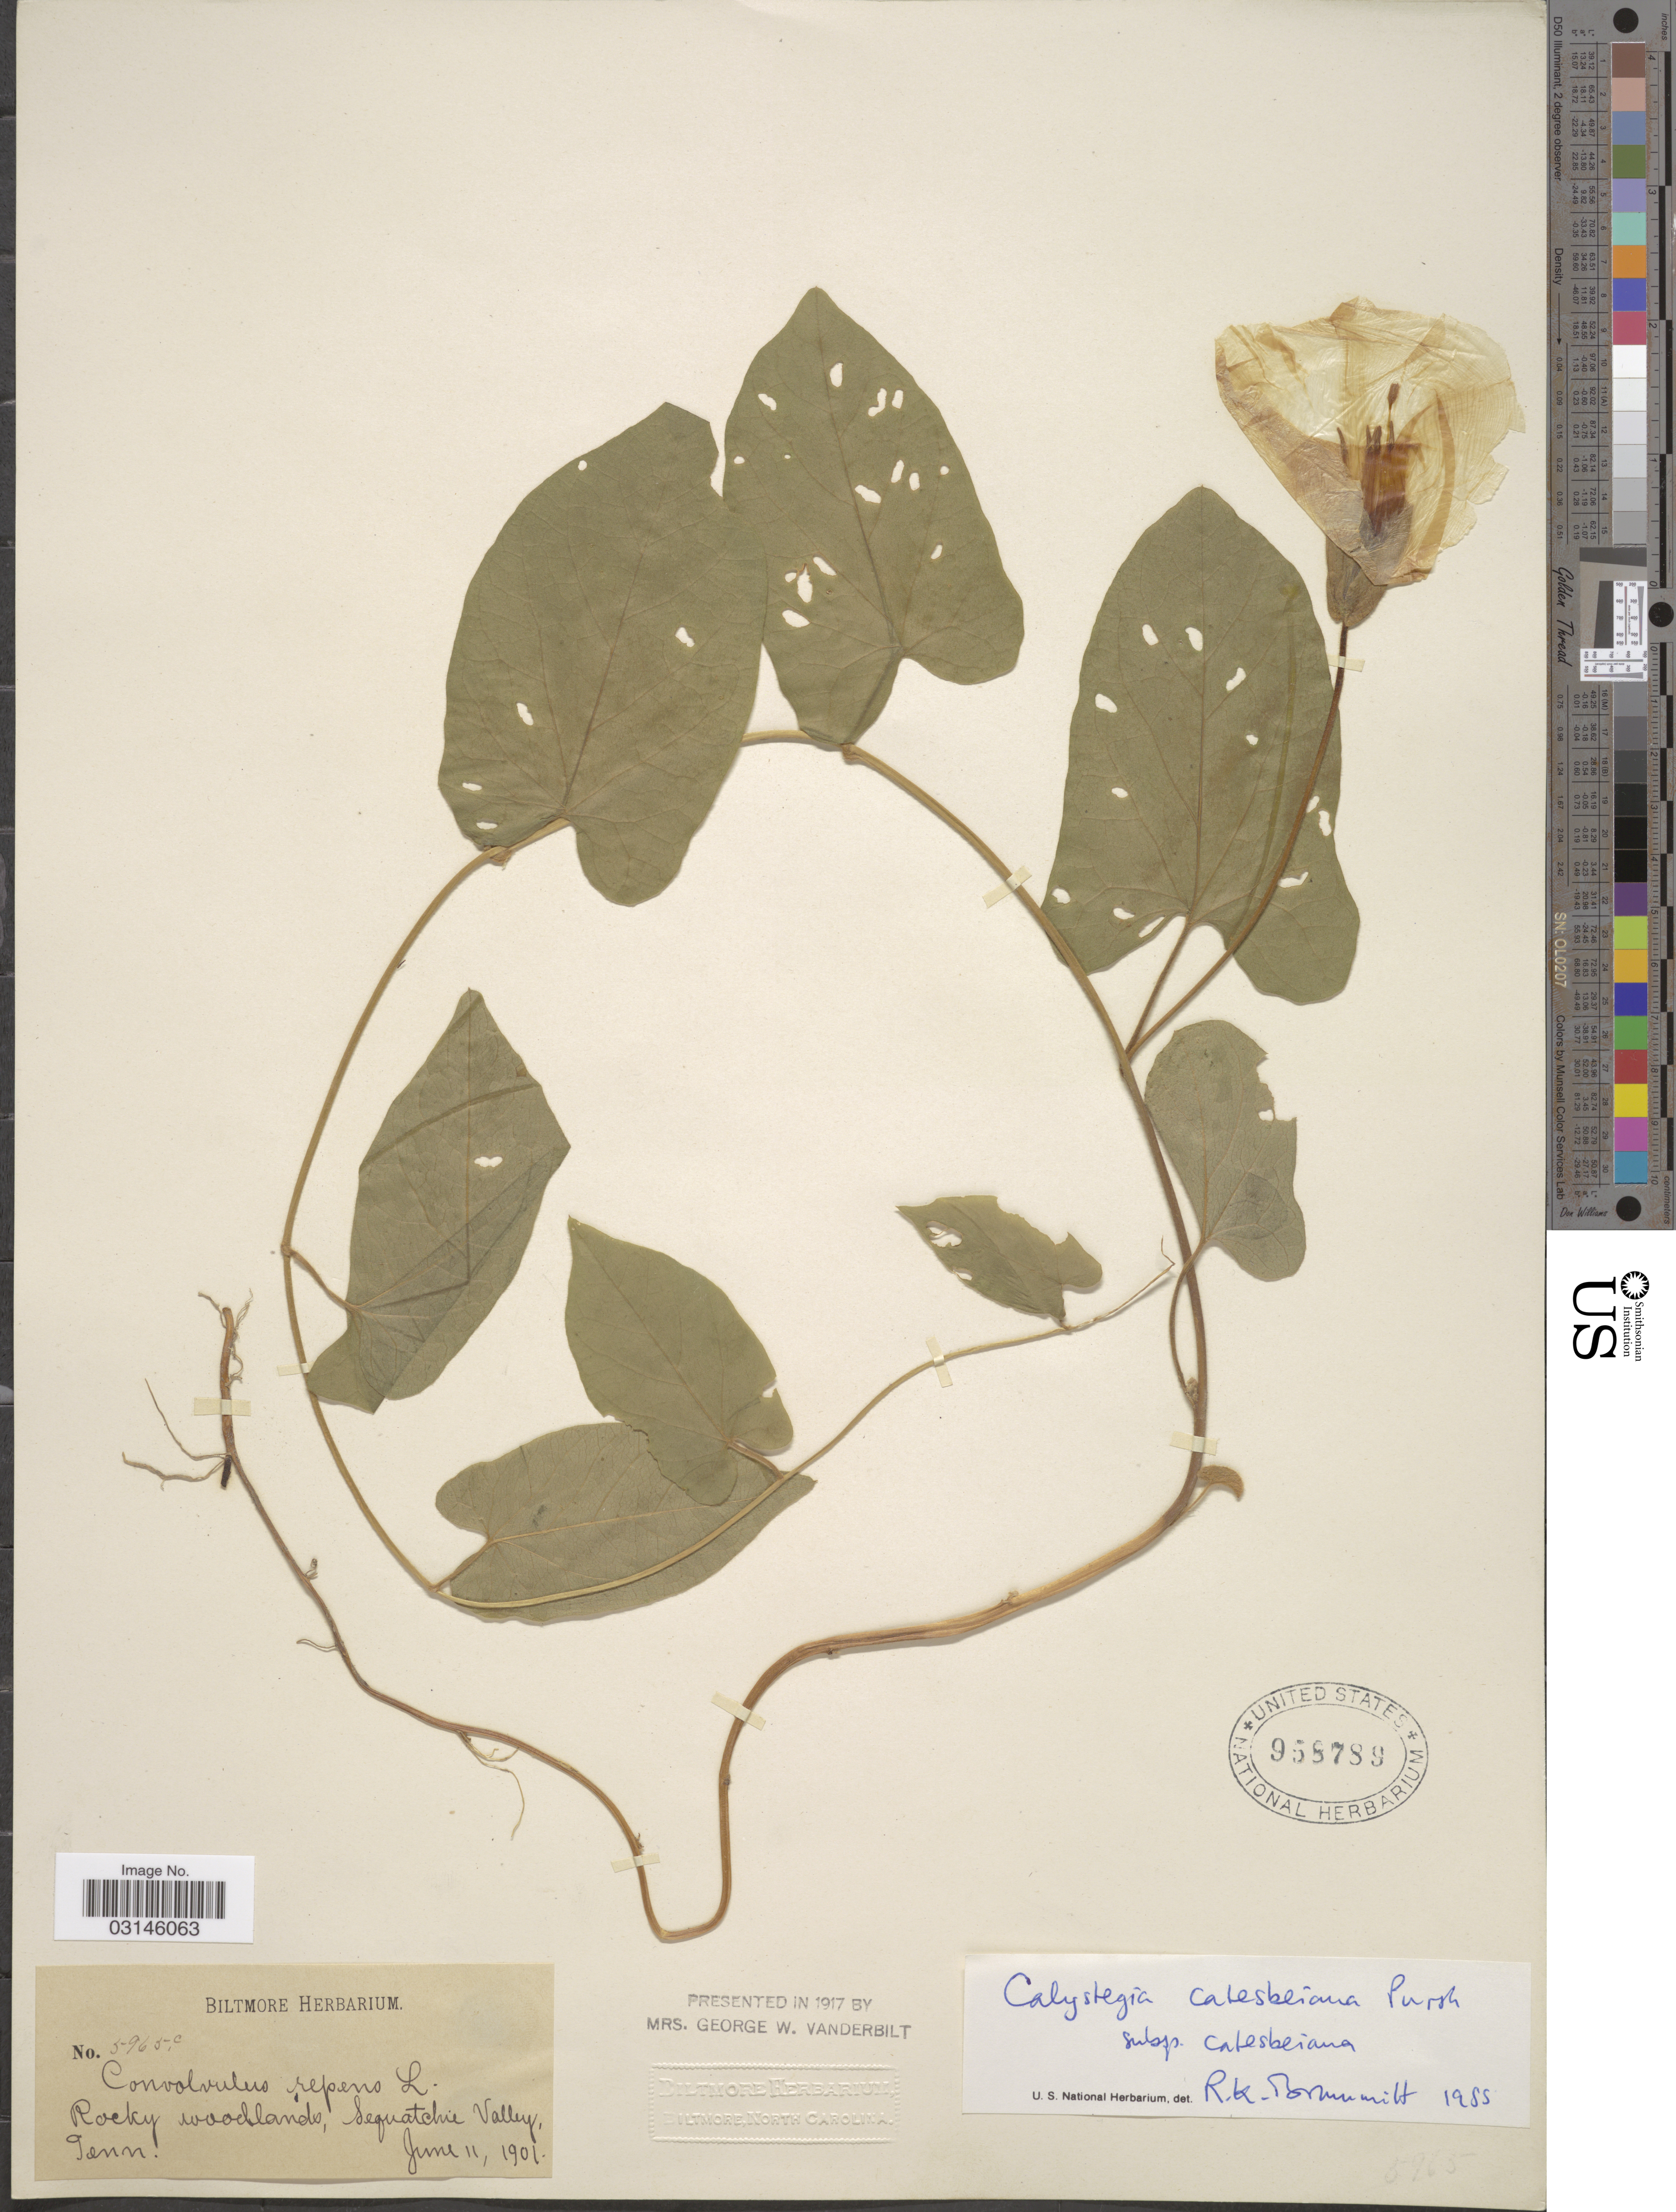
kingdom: Plantae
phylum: Tracheophyta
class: Magnoliopsida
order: Solanales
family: Convolvulaceae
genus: Calystegia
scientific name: Calystegia catesbeiana subsp. catesbeiana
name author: Brummitt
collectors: ex herb. Biltmore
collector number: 5965c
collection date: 1901-06-11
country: United States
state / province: Tennessee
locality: Rocky woodlands, Sequatchie Valley, Tenn.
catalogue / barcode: US 958789